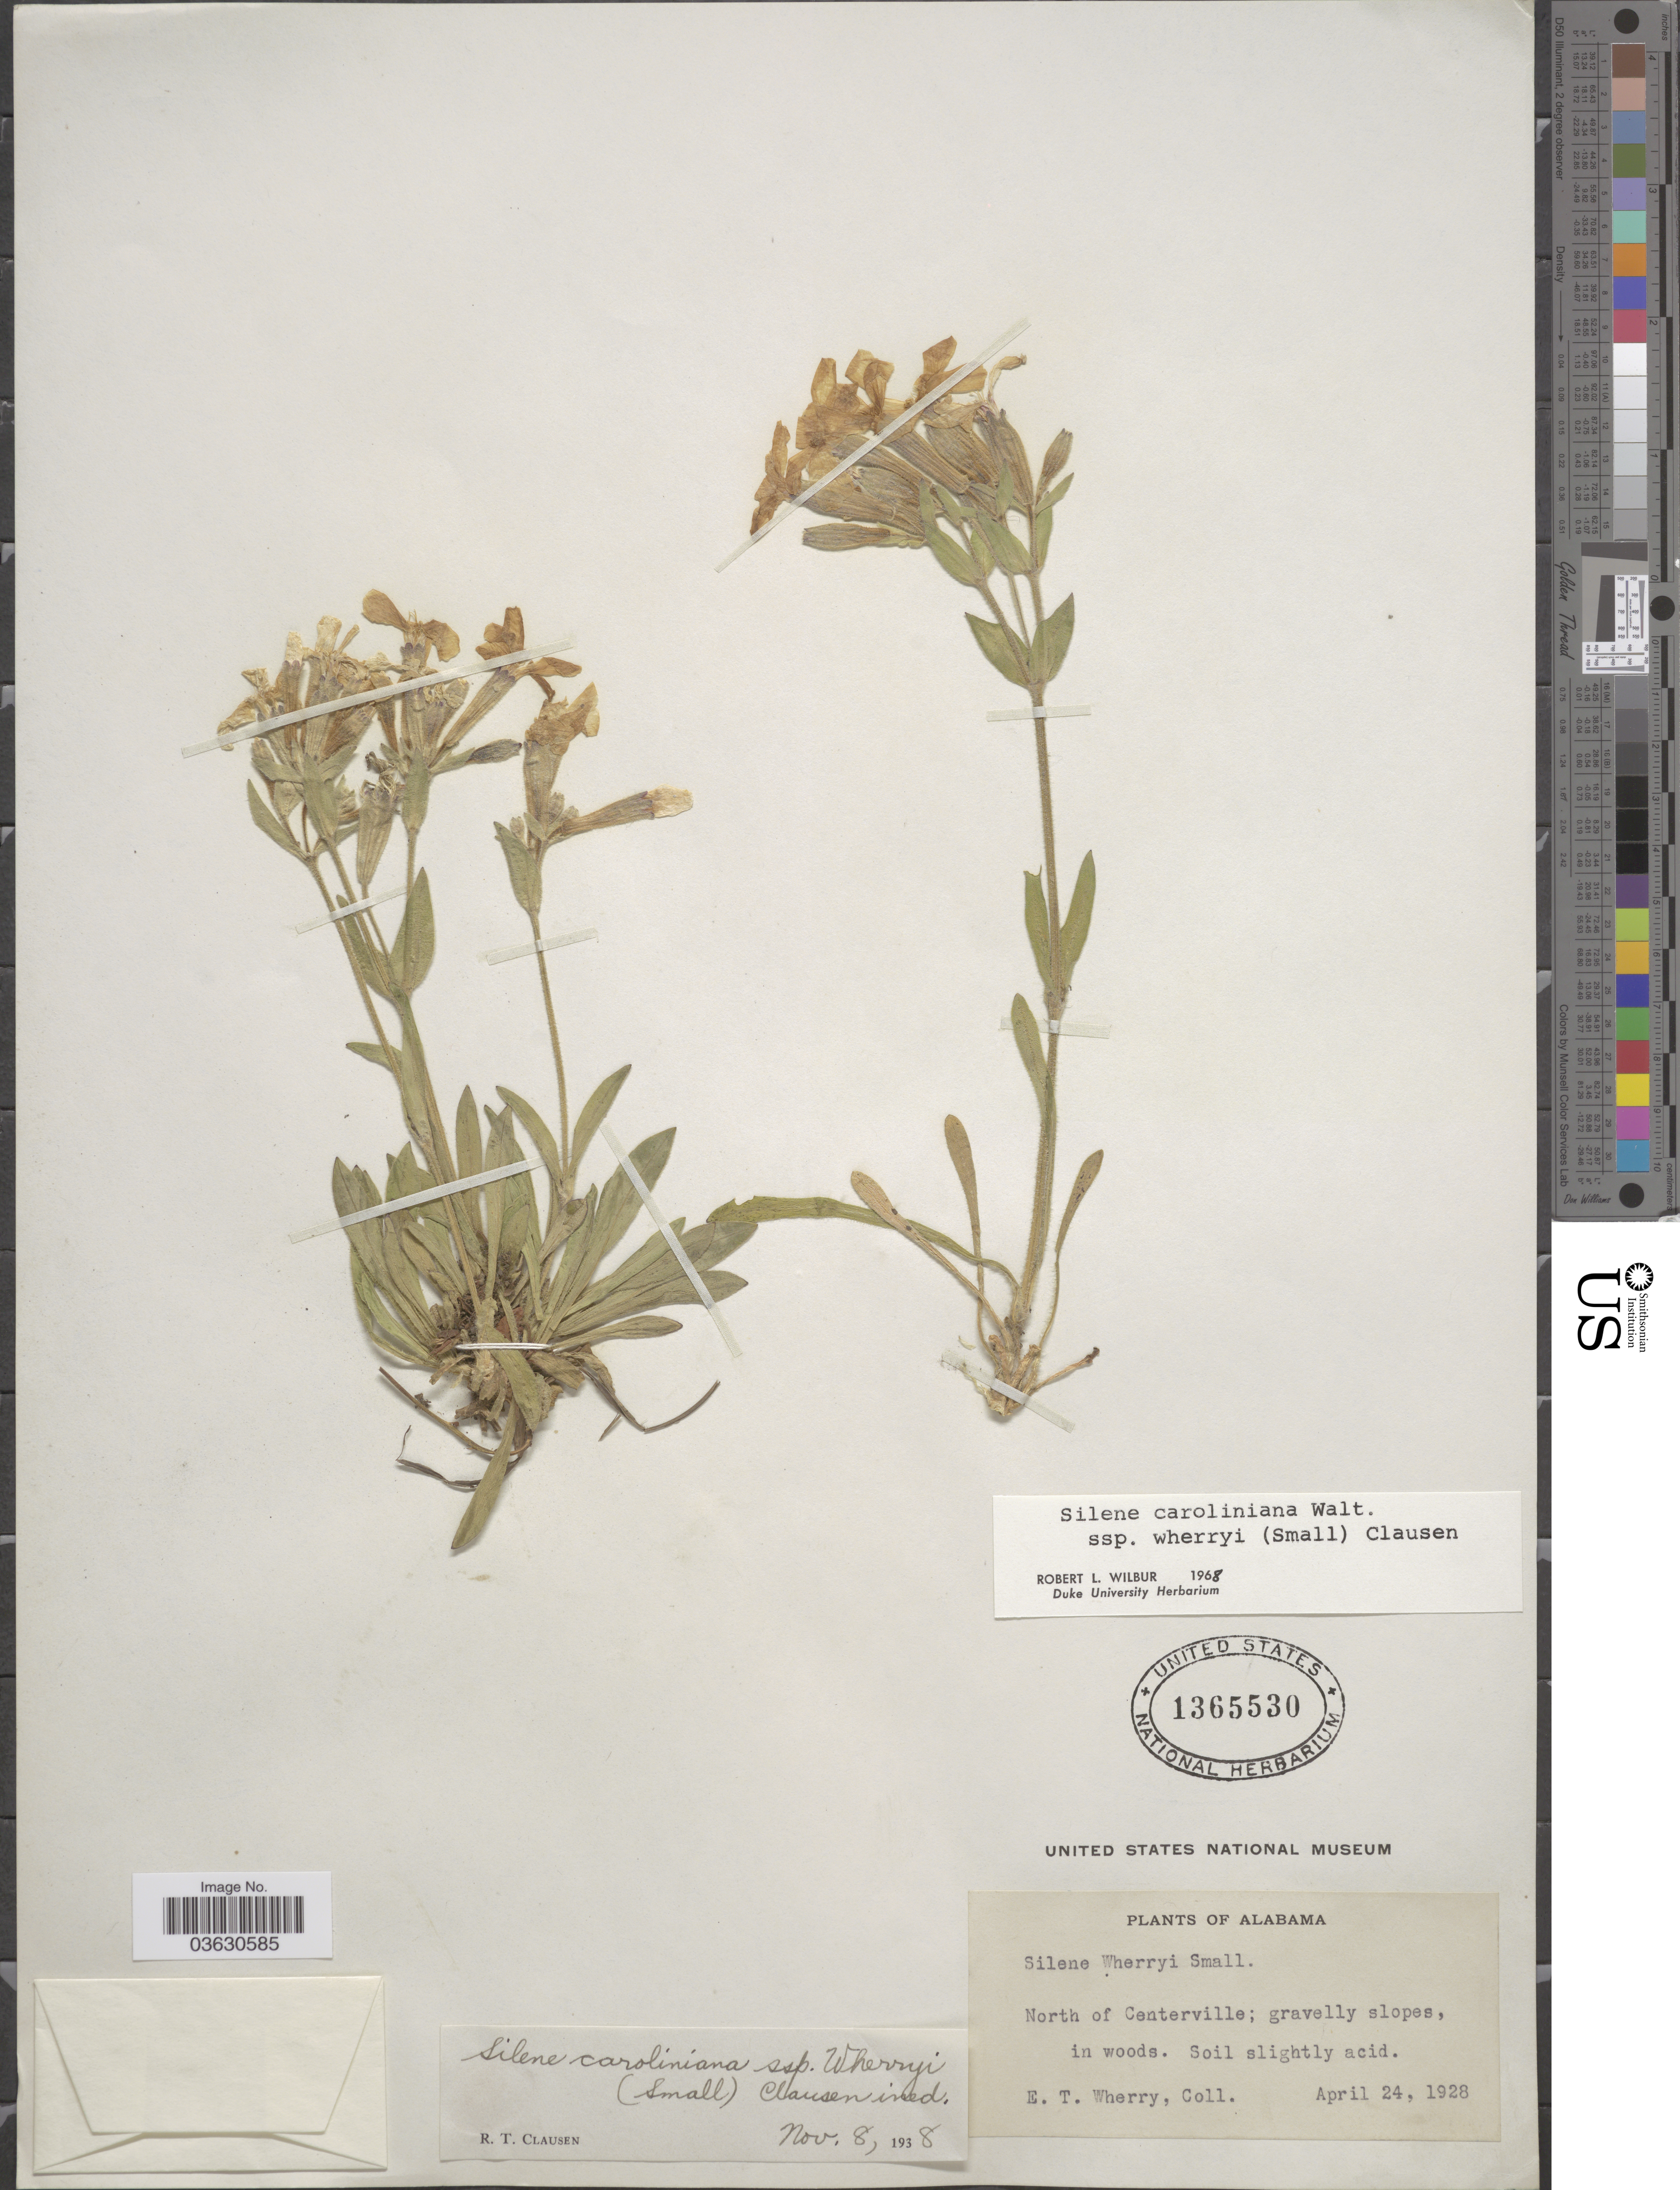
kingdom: Plantae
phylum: Tracheophyta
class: Magnoliopsida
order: Caryophyllales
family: Caryophyllaceae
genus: Silene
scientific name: Silene caroliniana subsp. wherryi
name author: Walter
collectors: E. T. Wherry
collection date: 1928-04-24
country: United States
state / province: Alabama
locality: North of Centerville.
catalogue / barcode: US 1365530